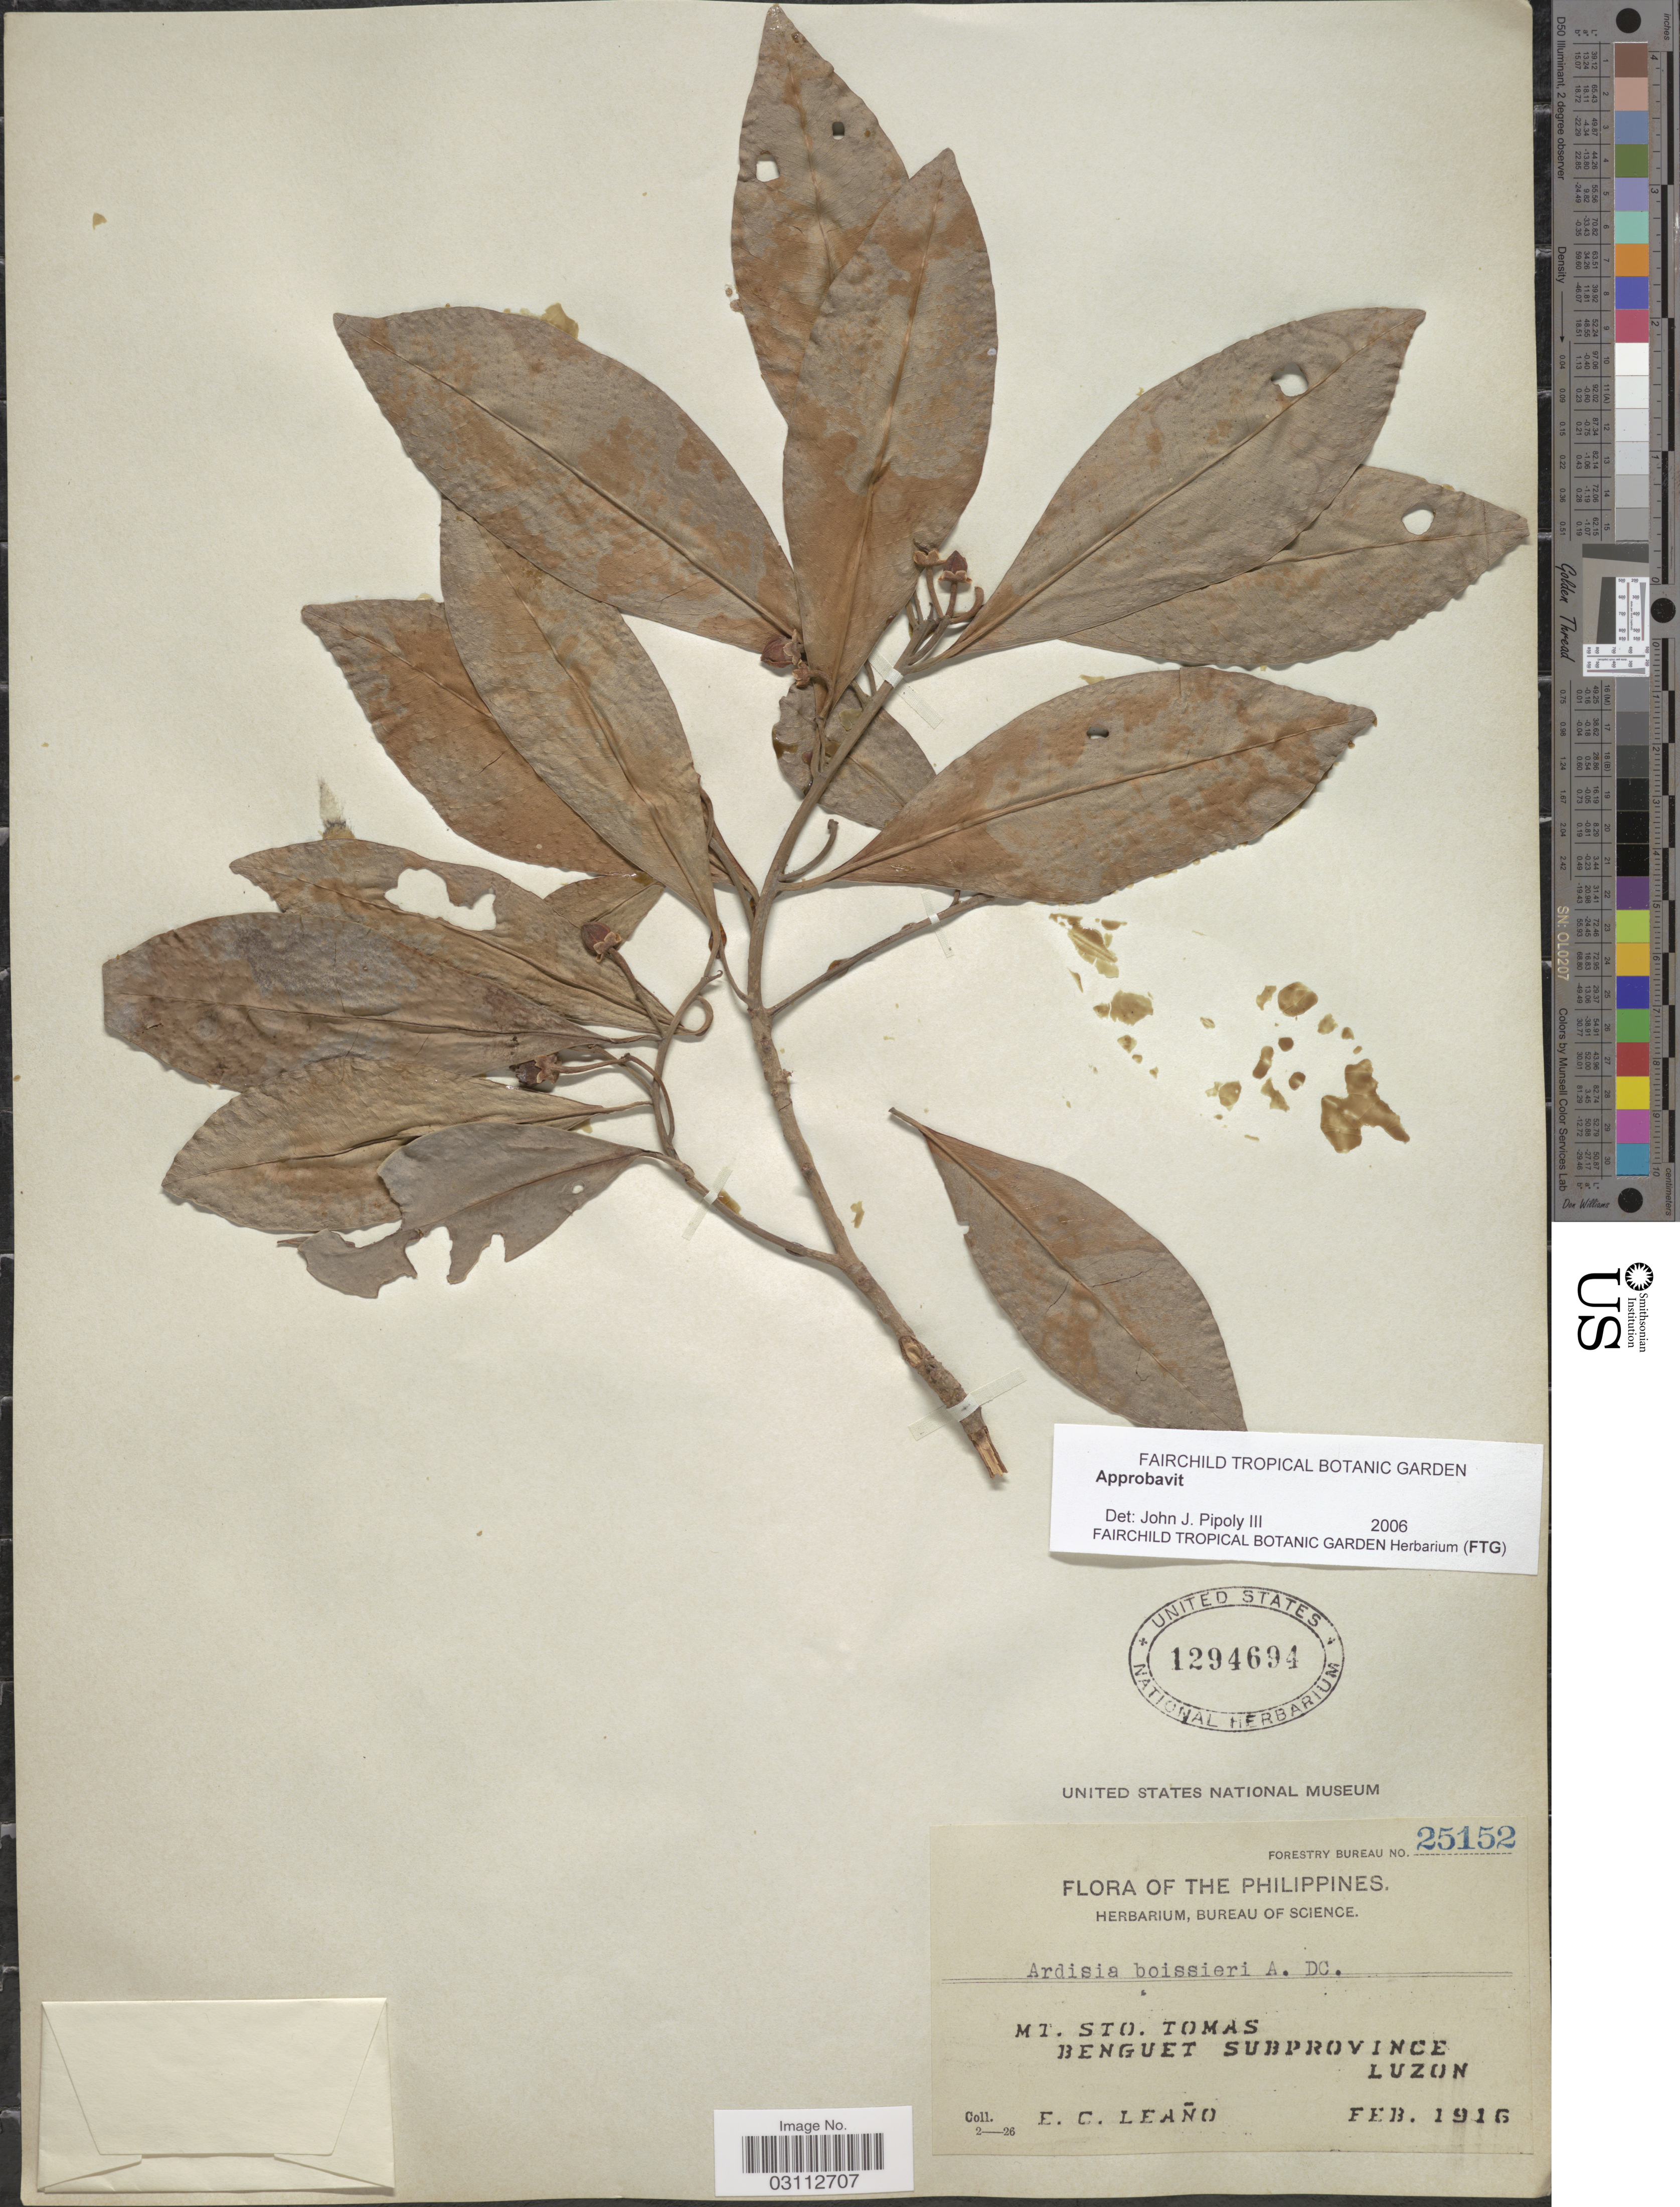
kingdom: Plantae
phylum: Tracheophyta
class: Magnoliopsida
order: Ericales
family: Primulaceae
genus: Ardisia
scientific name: Ardisia boissieri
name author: A. DC.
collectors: E. Leano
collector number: Forestry Bureau 25152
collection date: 1916-02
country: Philippines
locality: Mt. Sto. Tomas, Benguet Subprovince, Luzon.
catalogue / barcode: US 1294694